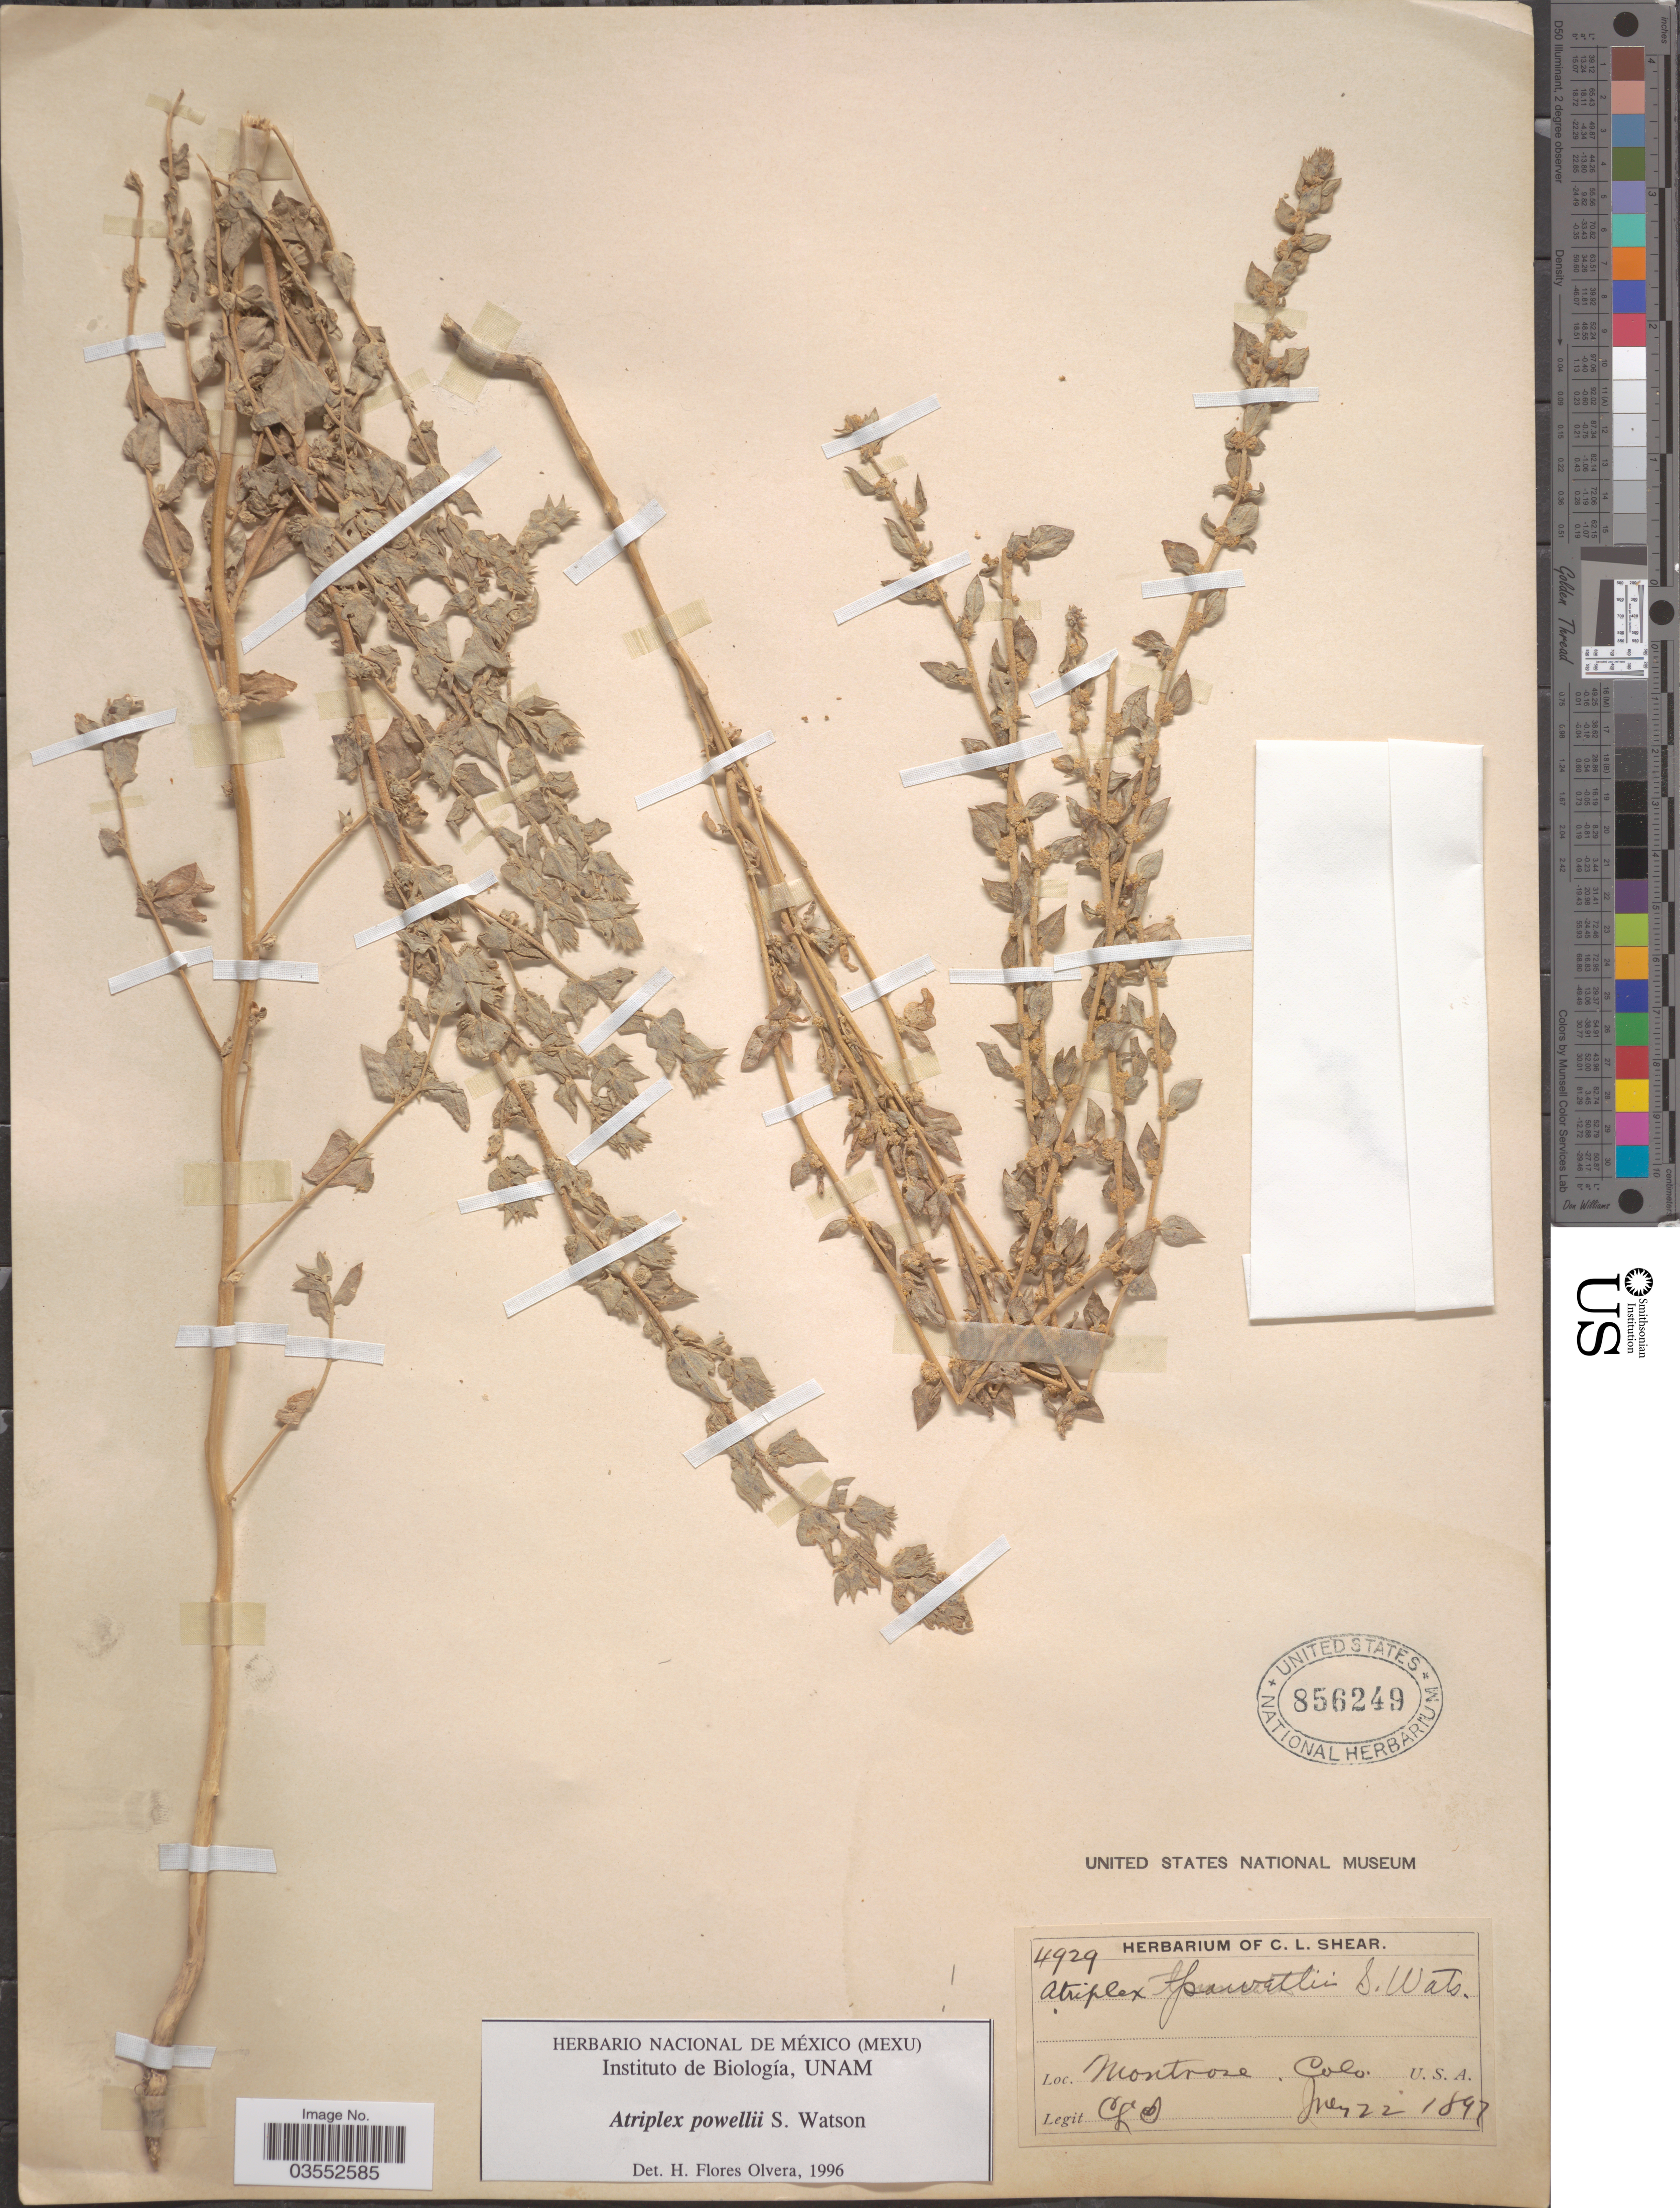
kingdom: Plantae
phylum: Tracheophyta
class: Magnoliopsida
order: Caryophyllales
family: Amaranthaceae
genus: Atriplex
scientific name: Atriplex powellii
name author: S. Watson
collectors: C. L. Shear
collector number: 4929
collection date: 1897-07-22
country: United States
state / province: Colorado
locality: Montrose, U.S.A.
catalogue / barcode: US 856249